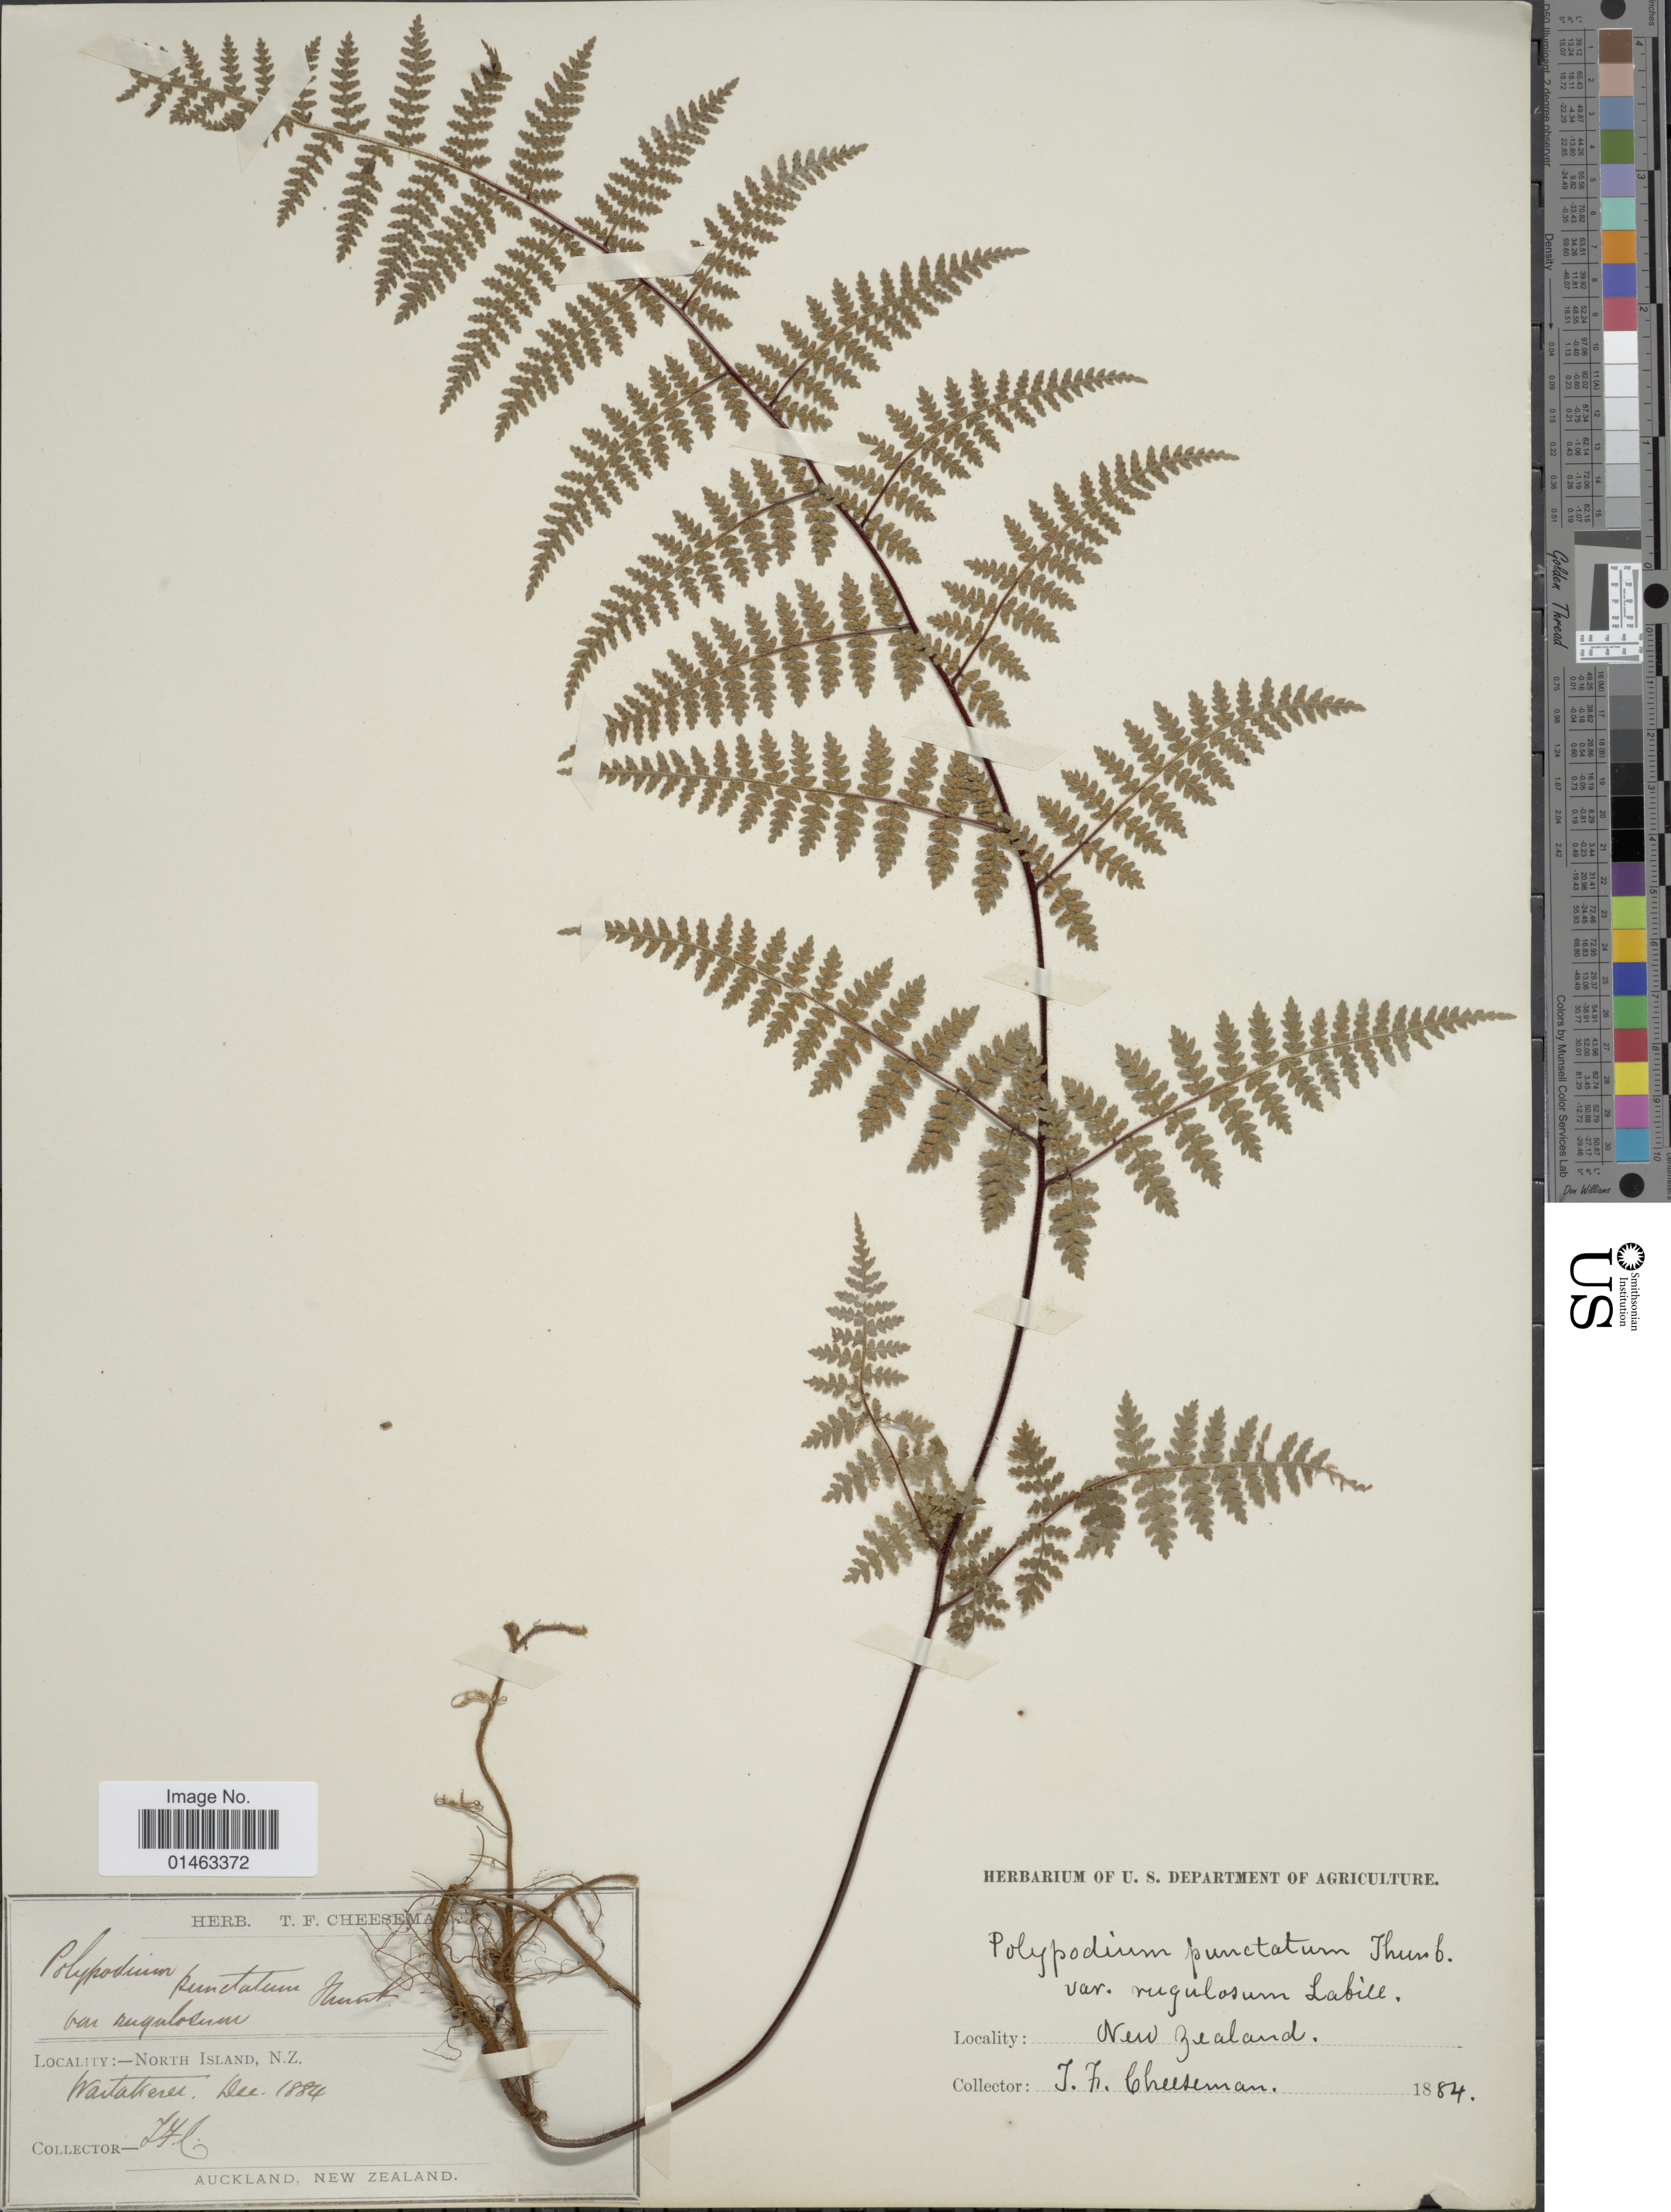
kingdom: Plantae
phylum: Tracheophyta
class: Polypodiopsida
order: Polypodiales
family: Dennstaedtiaceae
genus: Hypolepis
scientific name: Hypolepis rufobarbata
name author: (Colenso) N.A. Wakef.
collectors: T. F. Cheeseman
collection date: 1884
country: New Zealand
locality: North Island, N.Z. Waitakerei